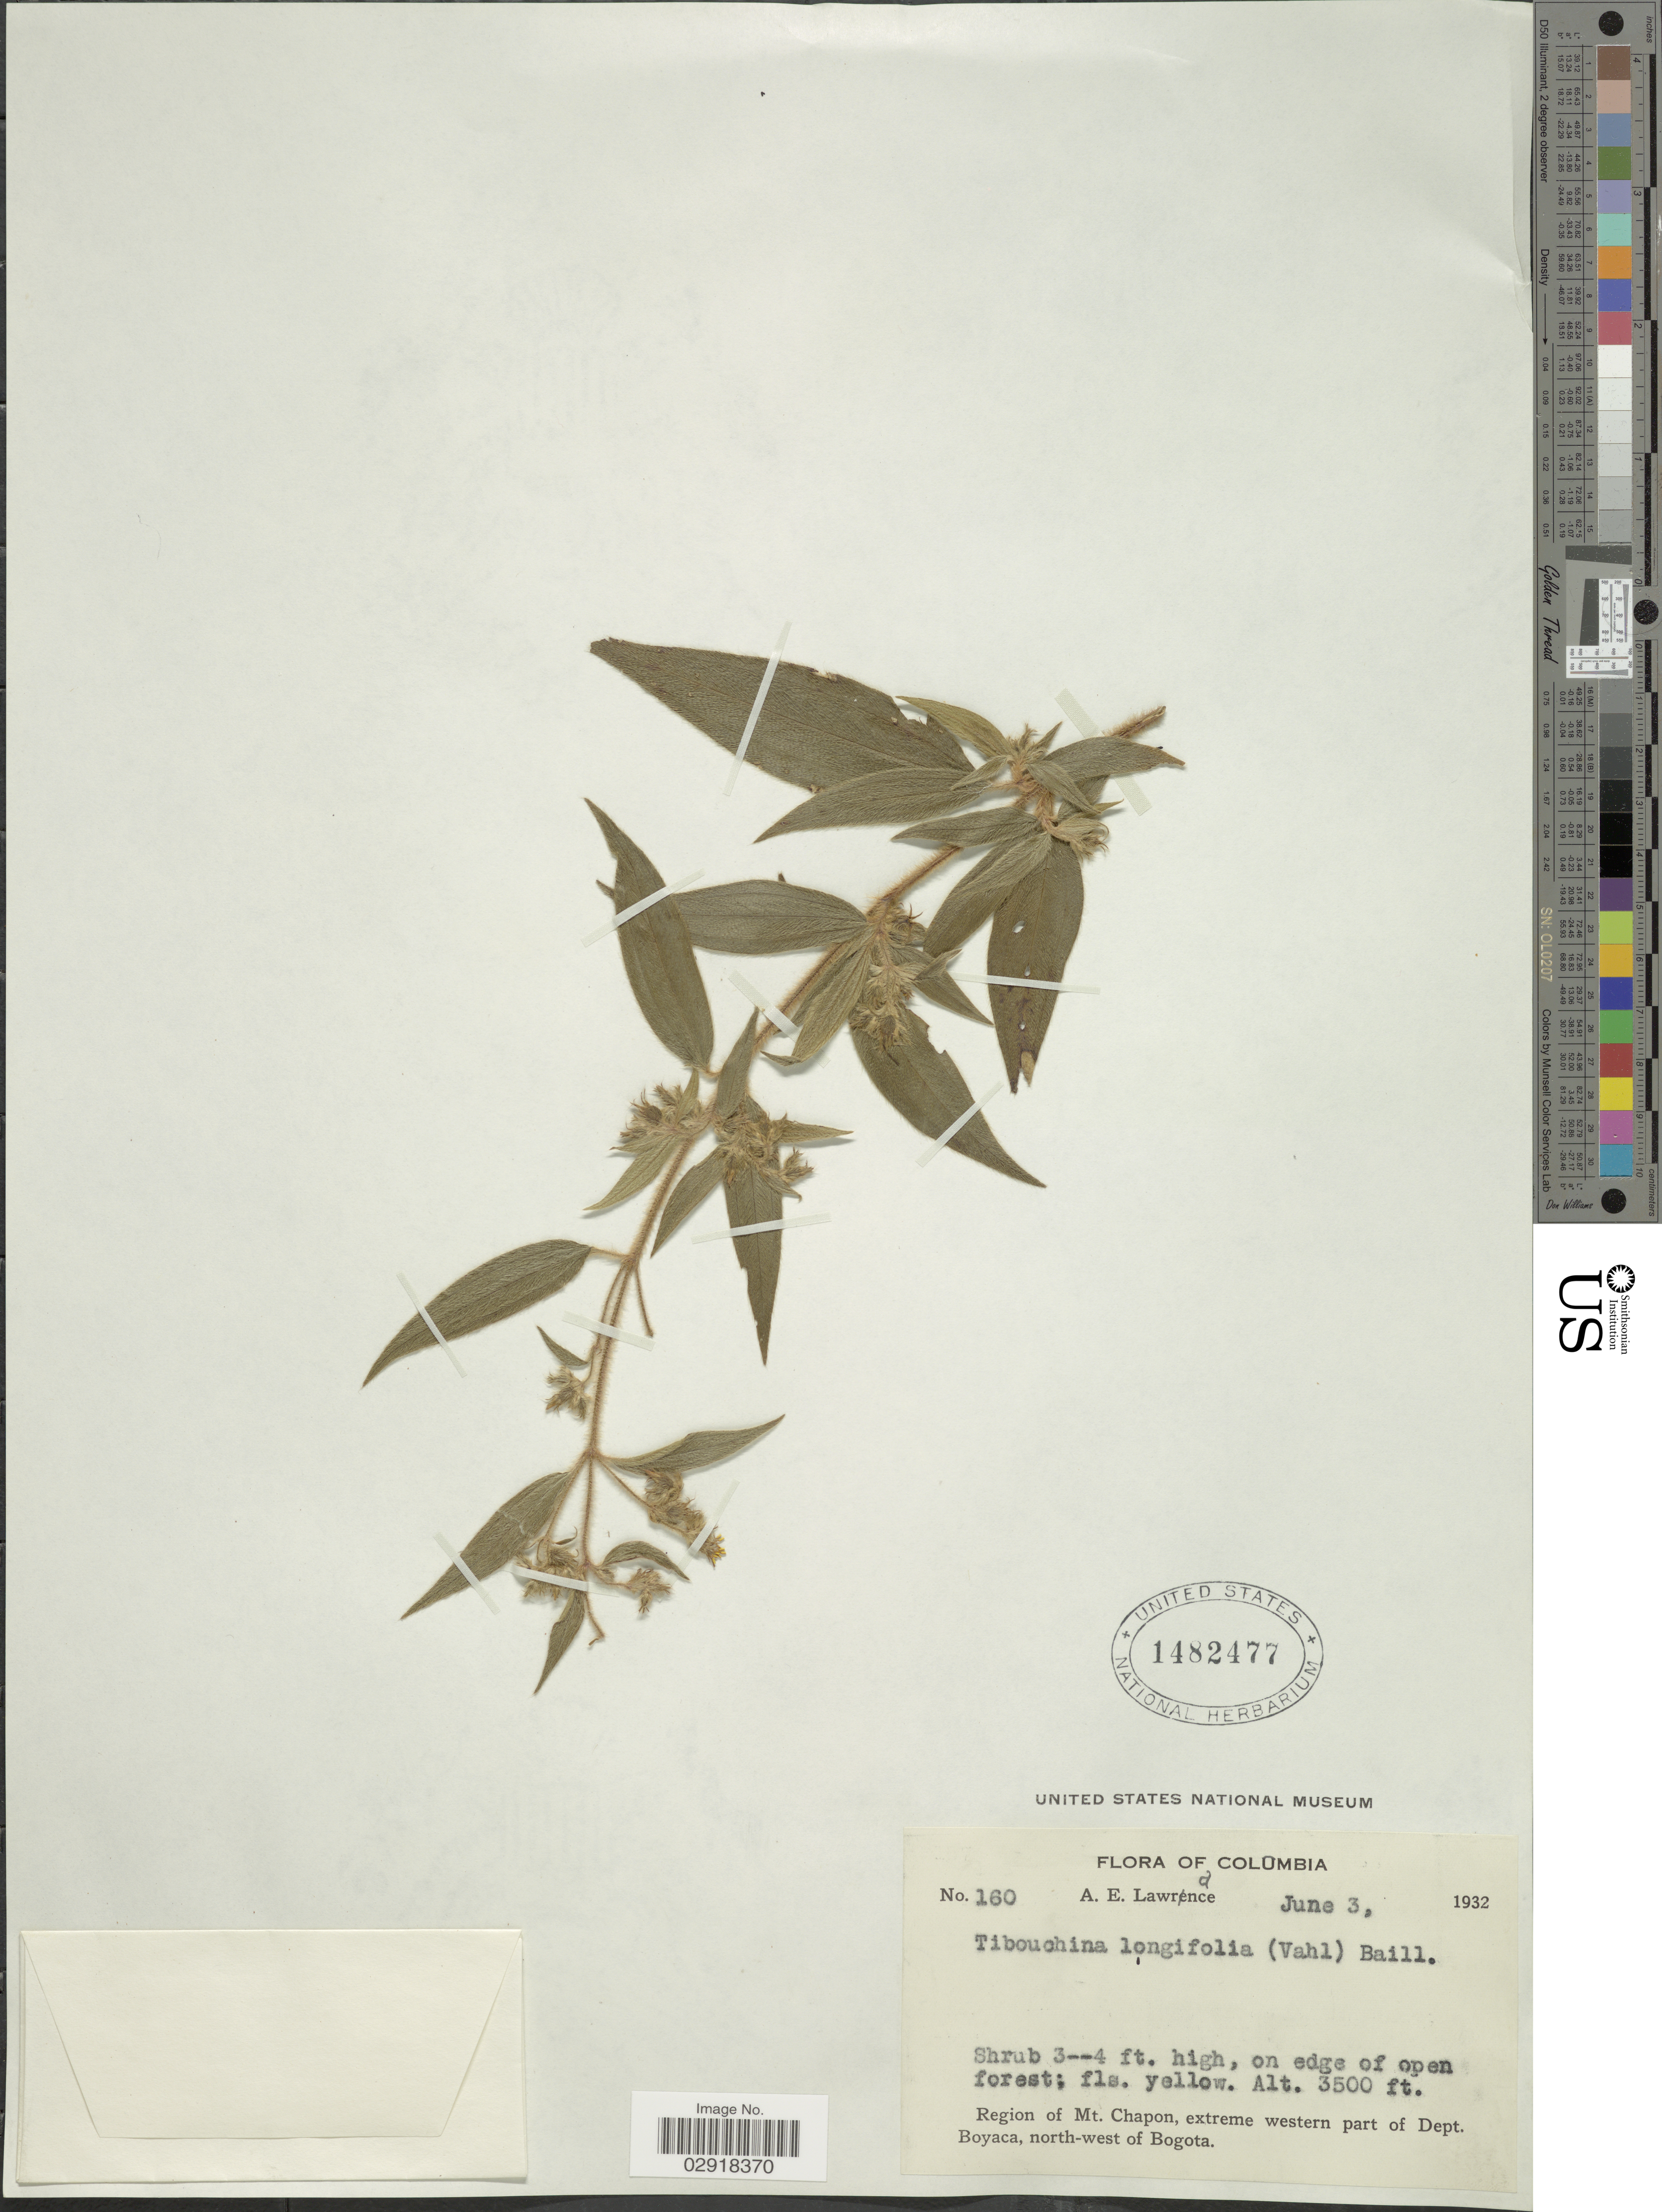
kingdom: Plantae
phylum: Tracheophyta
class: Magnoliopsida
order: Myrtales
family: Melastomataceae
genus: Chaetogastra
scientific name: Chaetogastra longifolia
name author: (Vahl) DC.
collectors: A. Lawrance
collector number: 160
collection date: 1932-06-03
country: Colombia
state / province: Boyacá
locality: Region of Mt. Chapon, extreme western part of Dept. Boyaca, north-west of Bogota.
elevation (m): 1067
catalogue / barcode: US 1482477